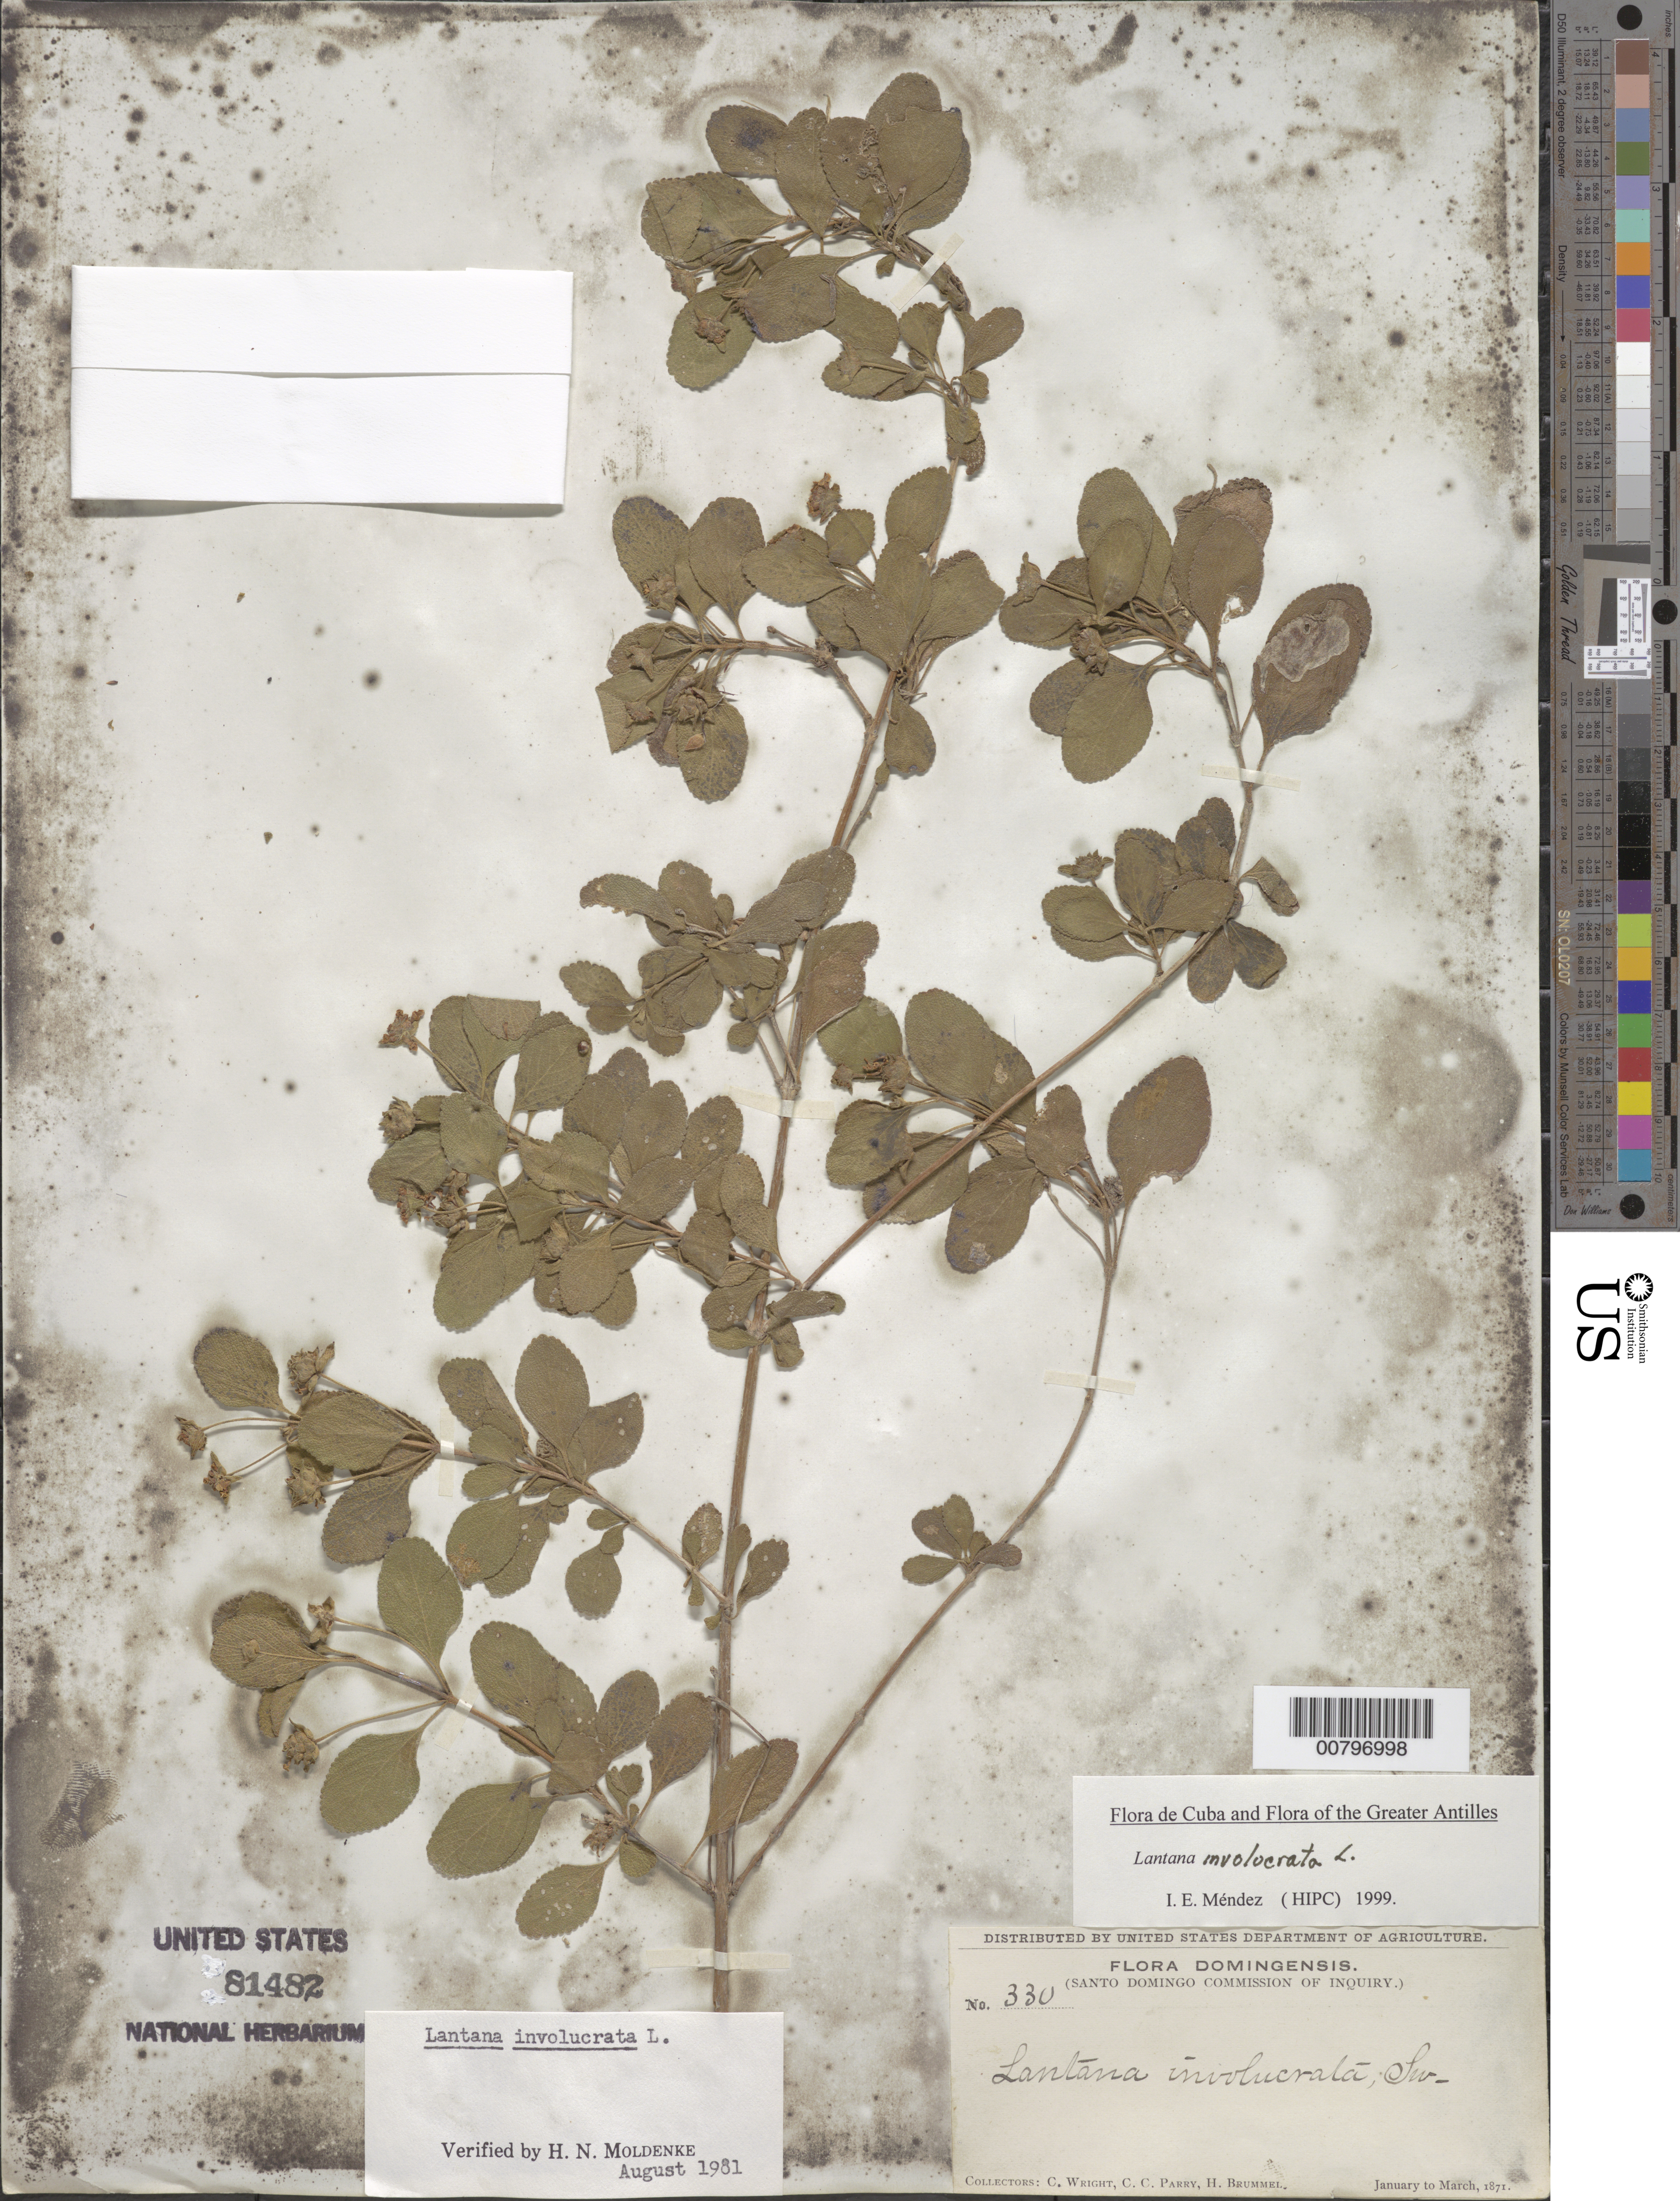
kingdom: Plantae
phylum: Tracheophyta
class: Magnoliopsida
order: Lamiales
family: Verbenaceae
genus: Lantana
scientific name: Lantana involucrata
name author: L.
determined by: Méndez, Isidro E., (HIPC)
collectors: C. Wright, C. C. Parry & H. Brummel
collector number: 330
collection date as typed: Jan 1871 to -- Mar 1871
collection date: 1871-01/1871-03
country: Dominican Republic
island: Hispaniola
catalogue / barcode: US 81482